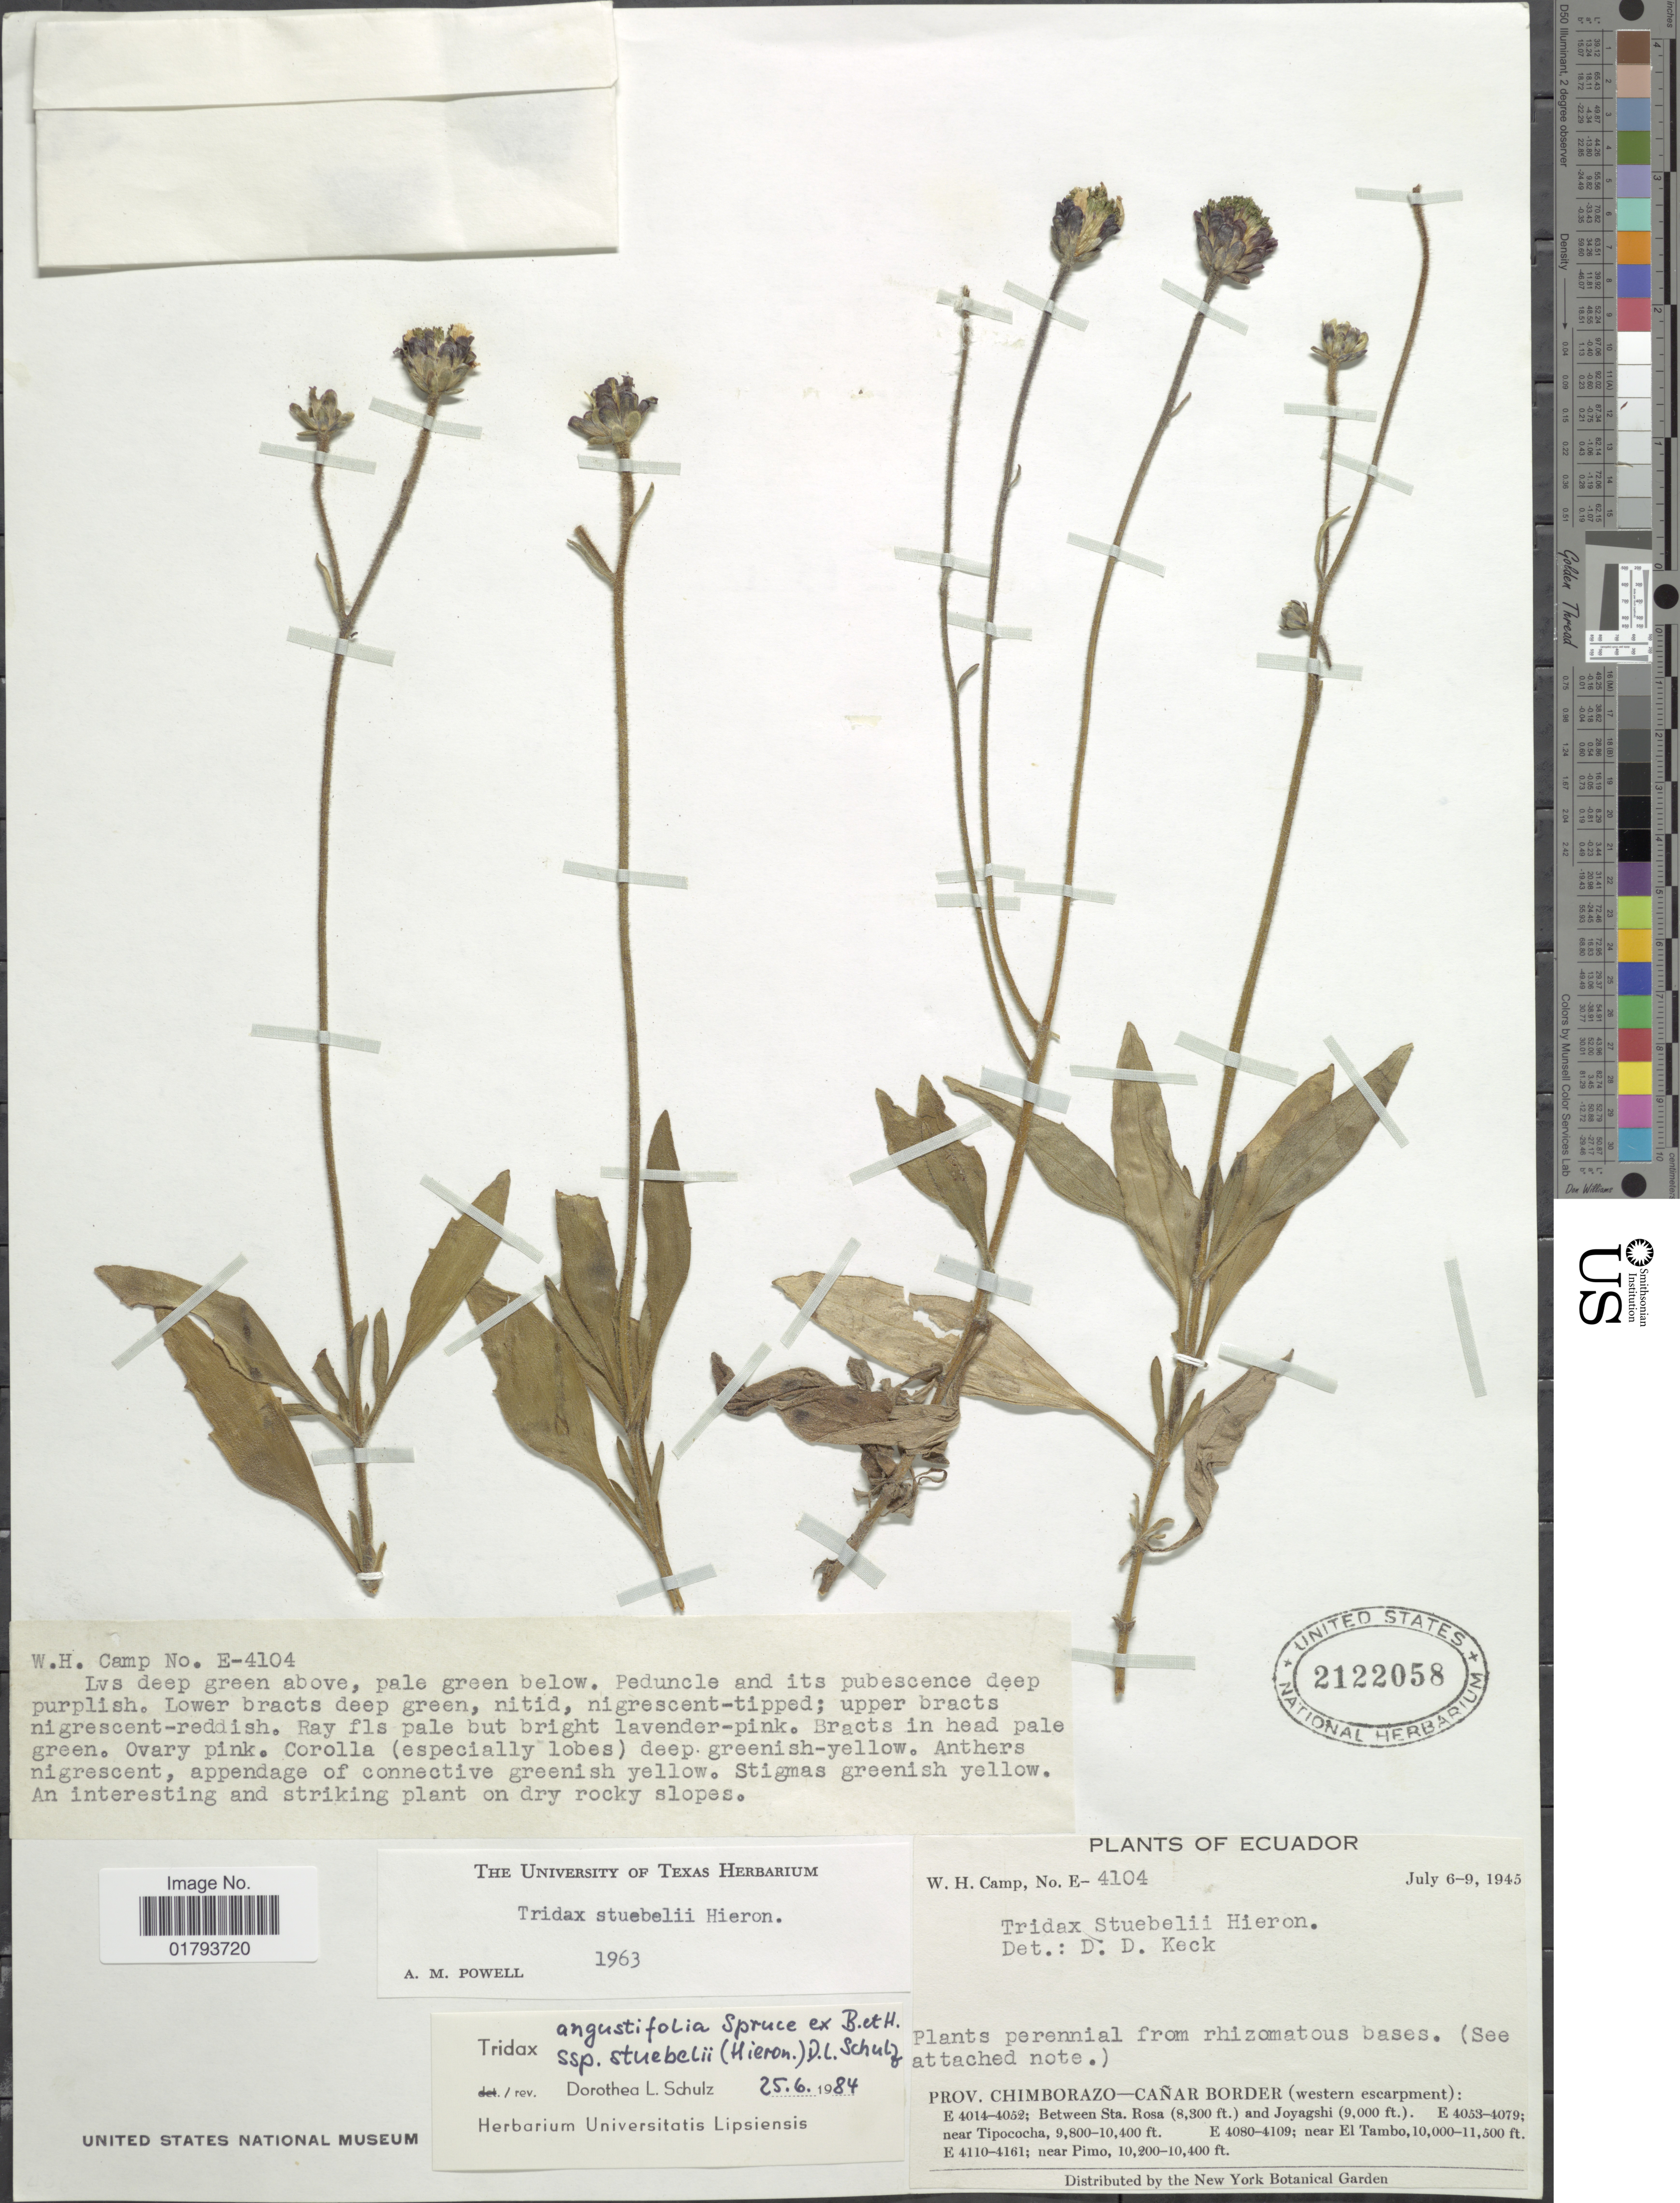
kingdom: Plantae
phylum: Tracheophyta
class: Magnoliopsida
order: Asterales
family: Asteraceae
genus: Tridax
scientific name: Tridax stuebelii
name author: Hieron.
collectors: W. H. Camp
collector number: E-4104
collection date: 1945-07-06/1945-07-09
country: Ecuador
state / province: Chimborazo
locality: Cañar Border (western escarpment): near El Tambo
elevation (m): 3048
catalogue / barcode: US 2122058